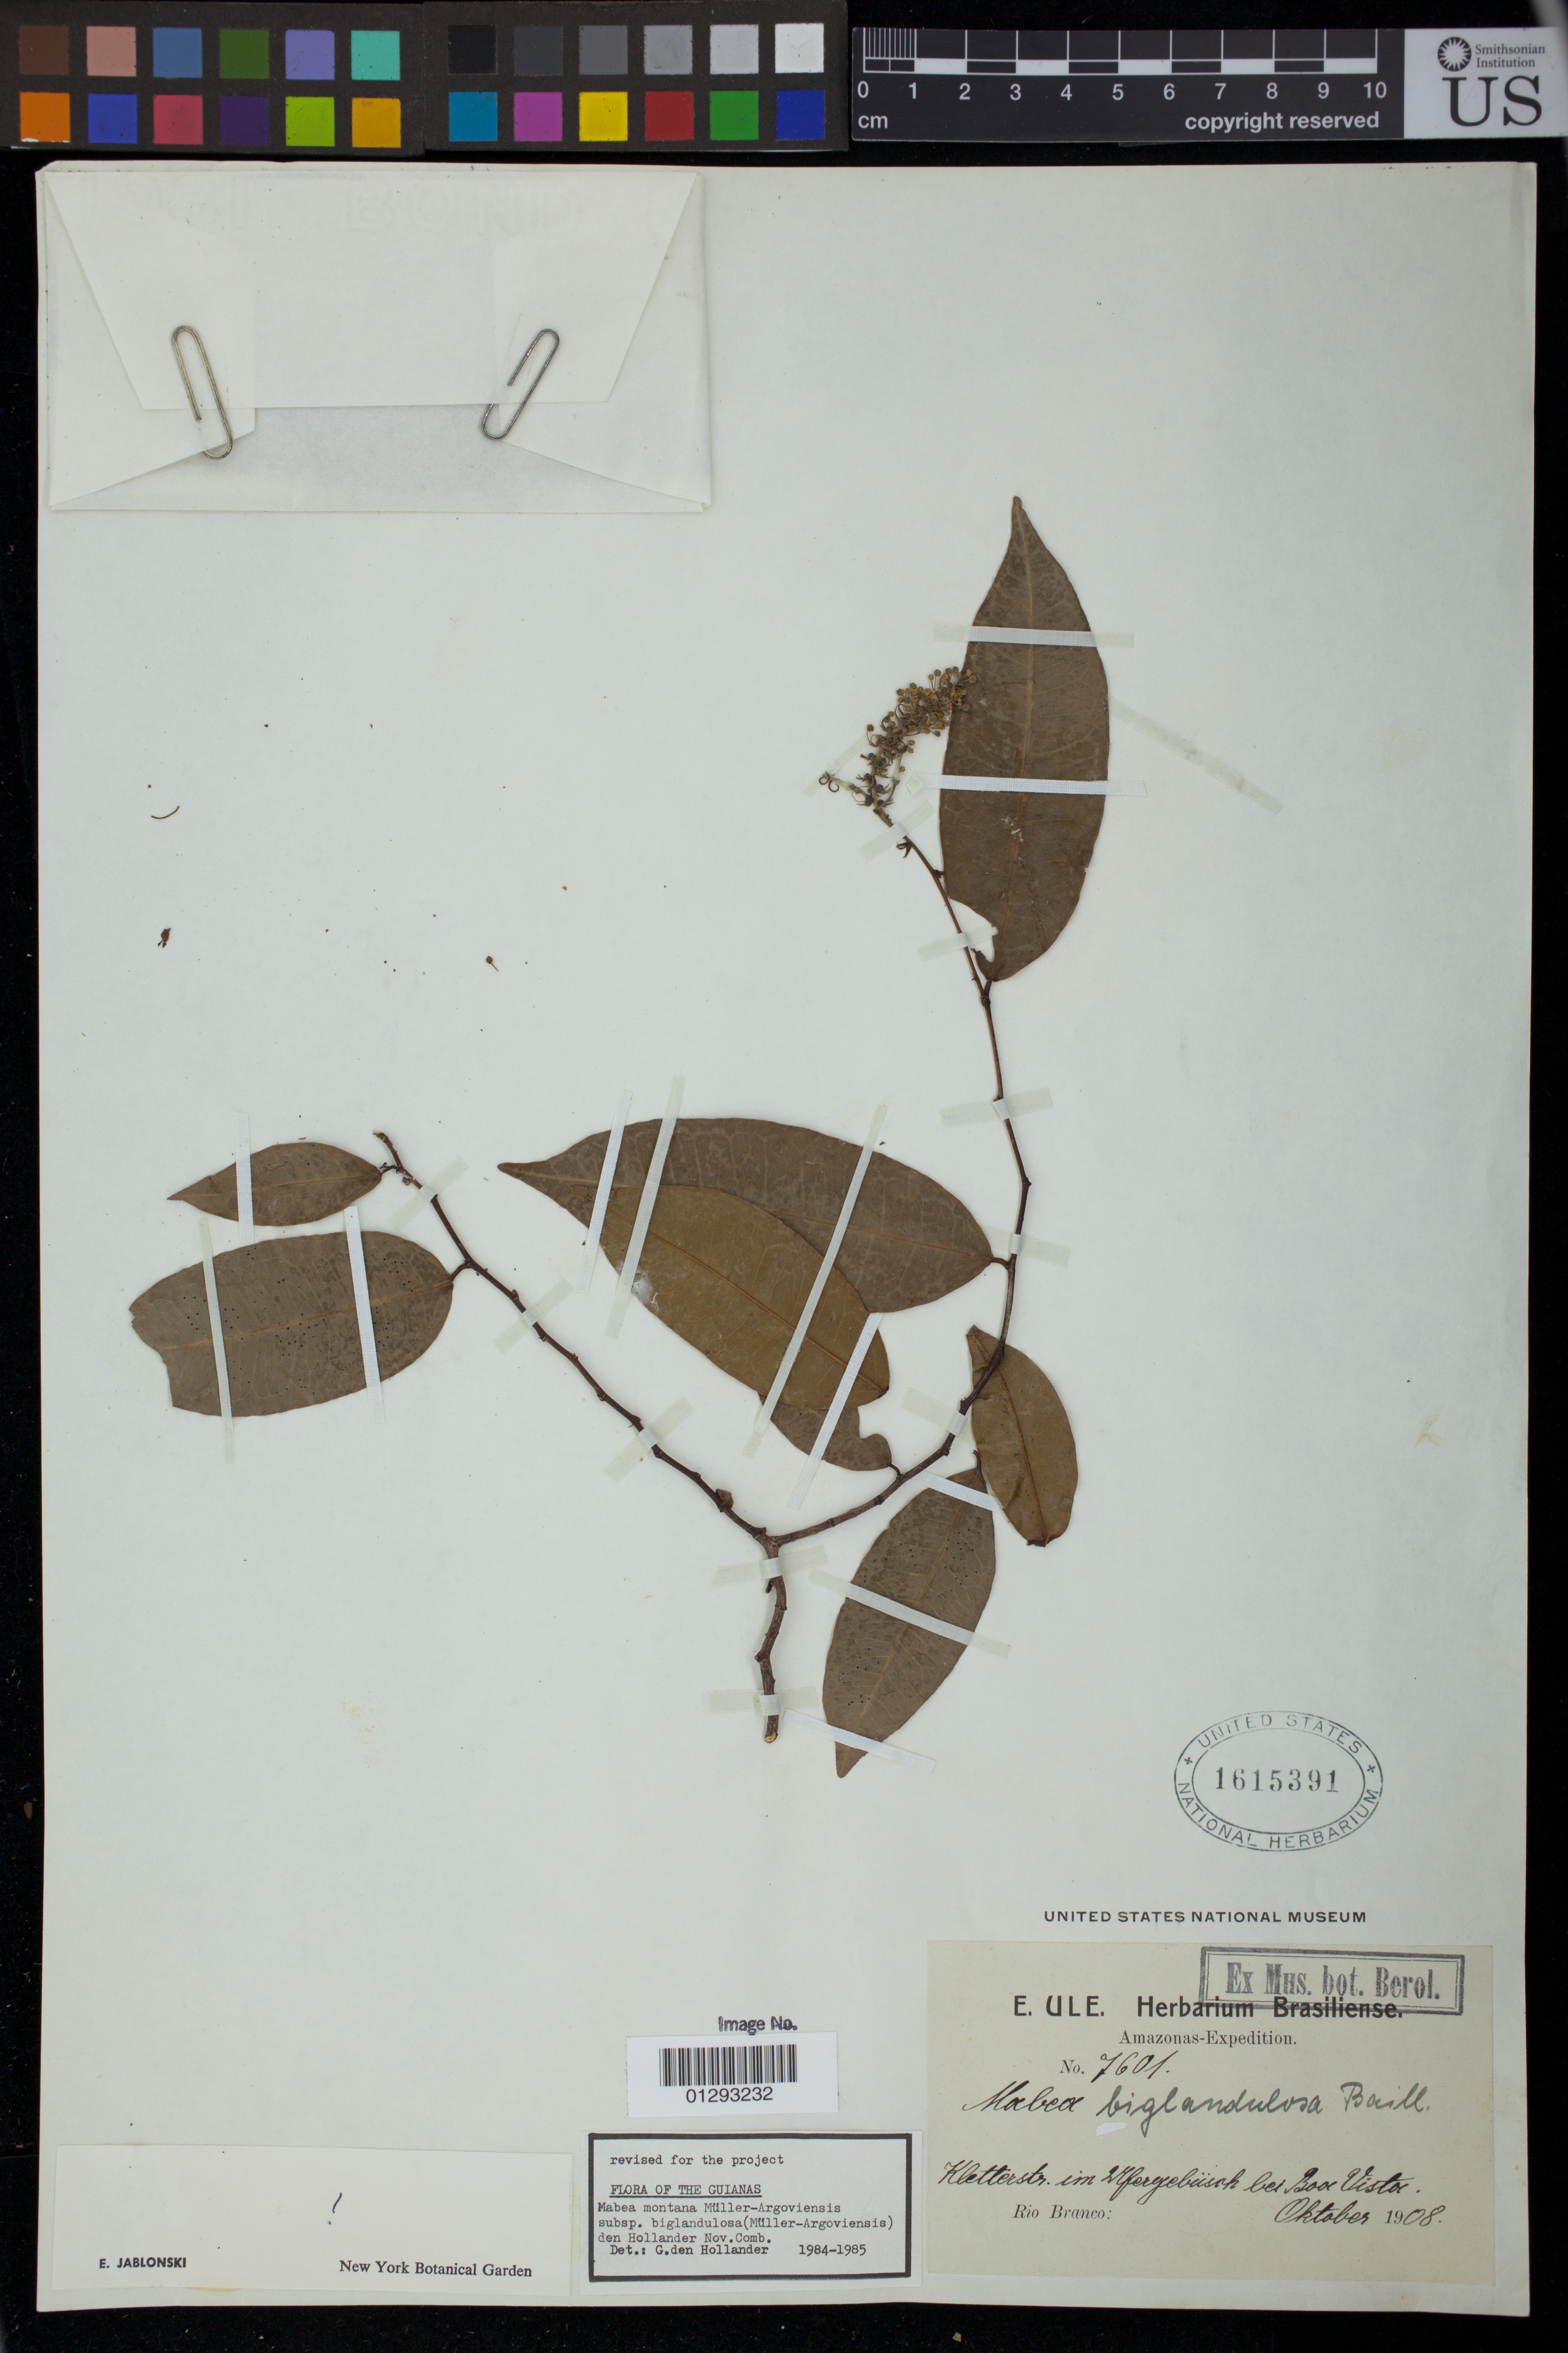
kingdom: Plantae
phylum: Tracheophyta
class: Magnoliopsida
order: Malpighiales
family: Euphorbiaceae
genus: Mabea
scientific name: Mabea montana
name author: Müll. Arg.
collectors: E. Ule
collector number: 7601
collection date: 1908-10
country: Brazil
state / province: Amazonas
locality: Rio Branco. Bei Bon Vista.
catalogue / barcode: US 1615391